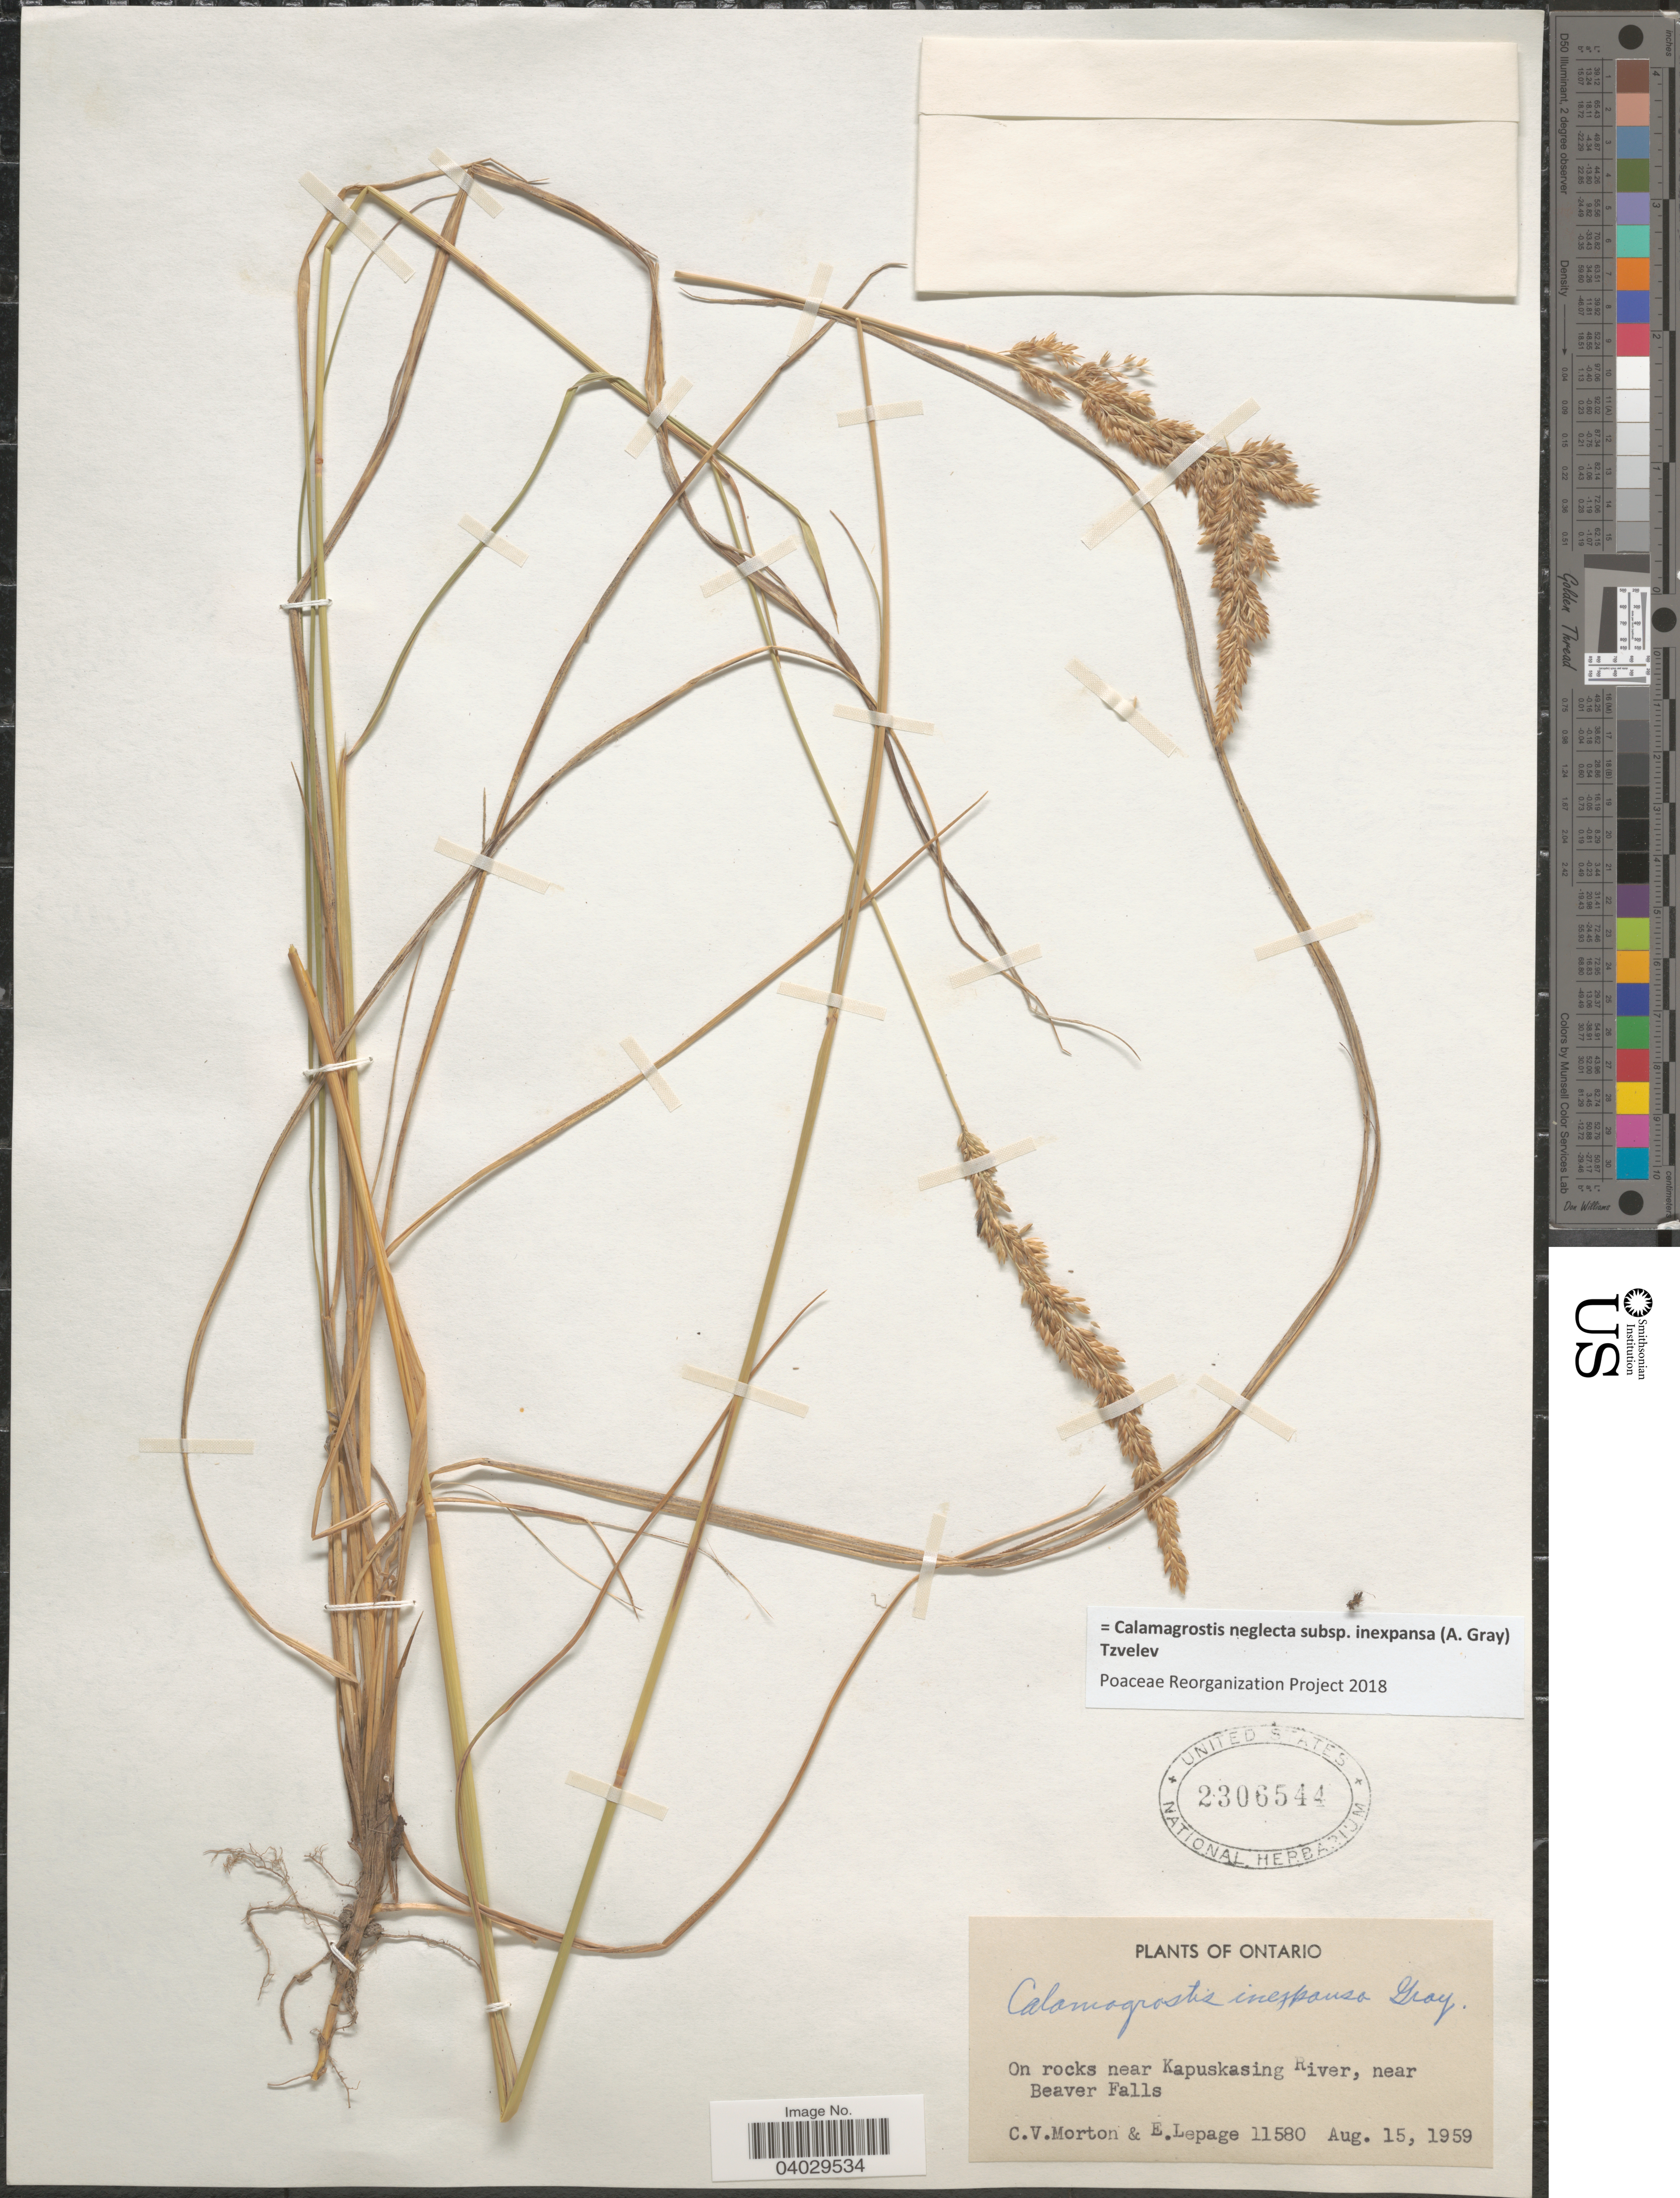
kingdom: Plantae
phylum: Tracheophyta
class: Liliopsida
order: Poales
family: Poaceae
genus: Calamagrostis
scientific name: Calamagrostis neglecta subsp. inexpansa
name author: (A. Gray) Tzvelev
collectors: C. V. Morton & E. Lepage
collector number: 11580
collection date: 1959-08-15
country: Canada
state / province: Ontario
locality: On rocks near Kapuskasing River, near Beaver Falls.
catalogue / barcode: US 2306544